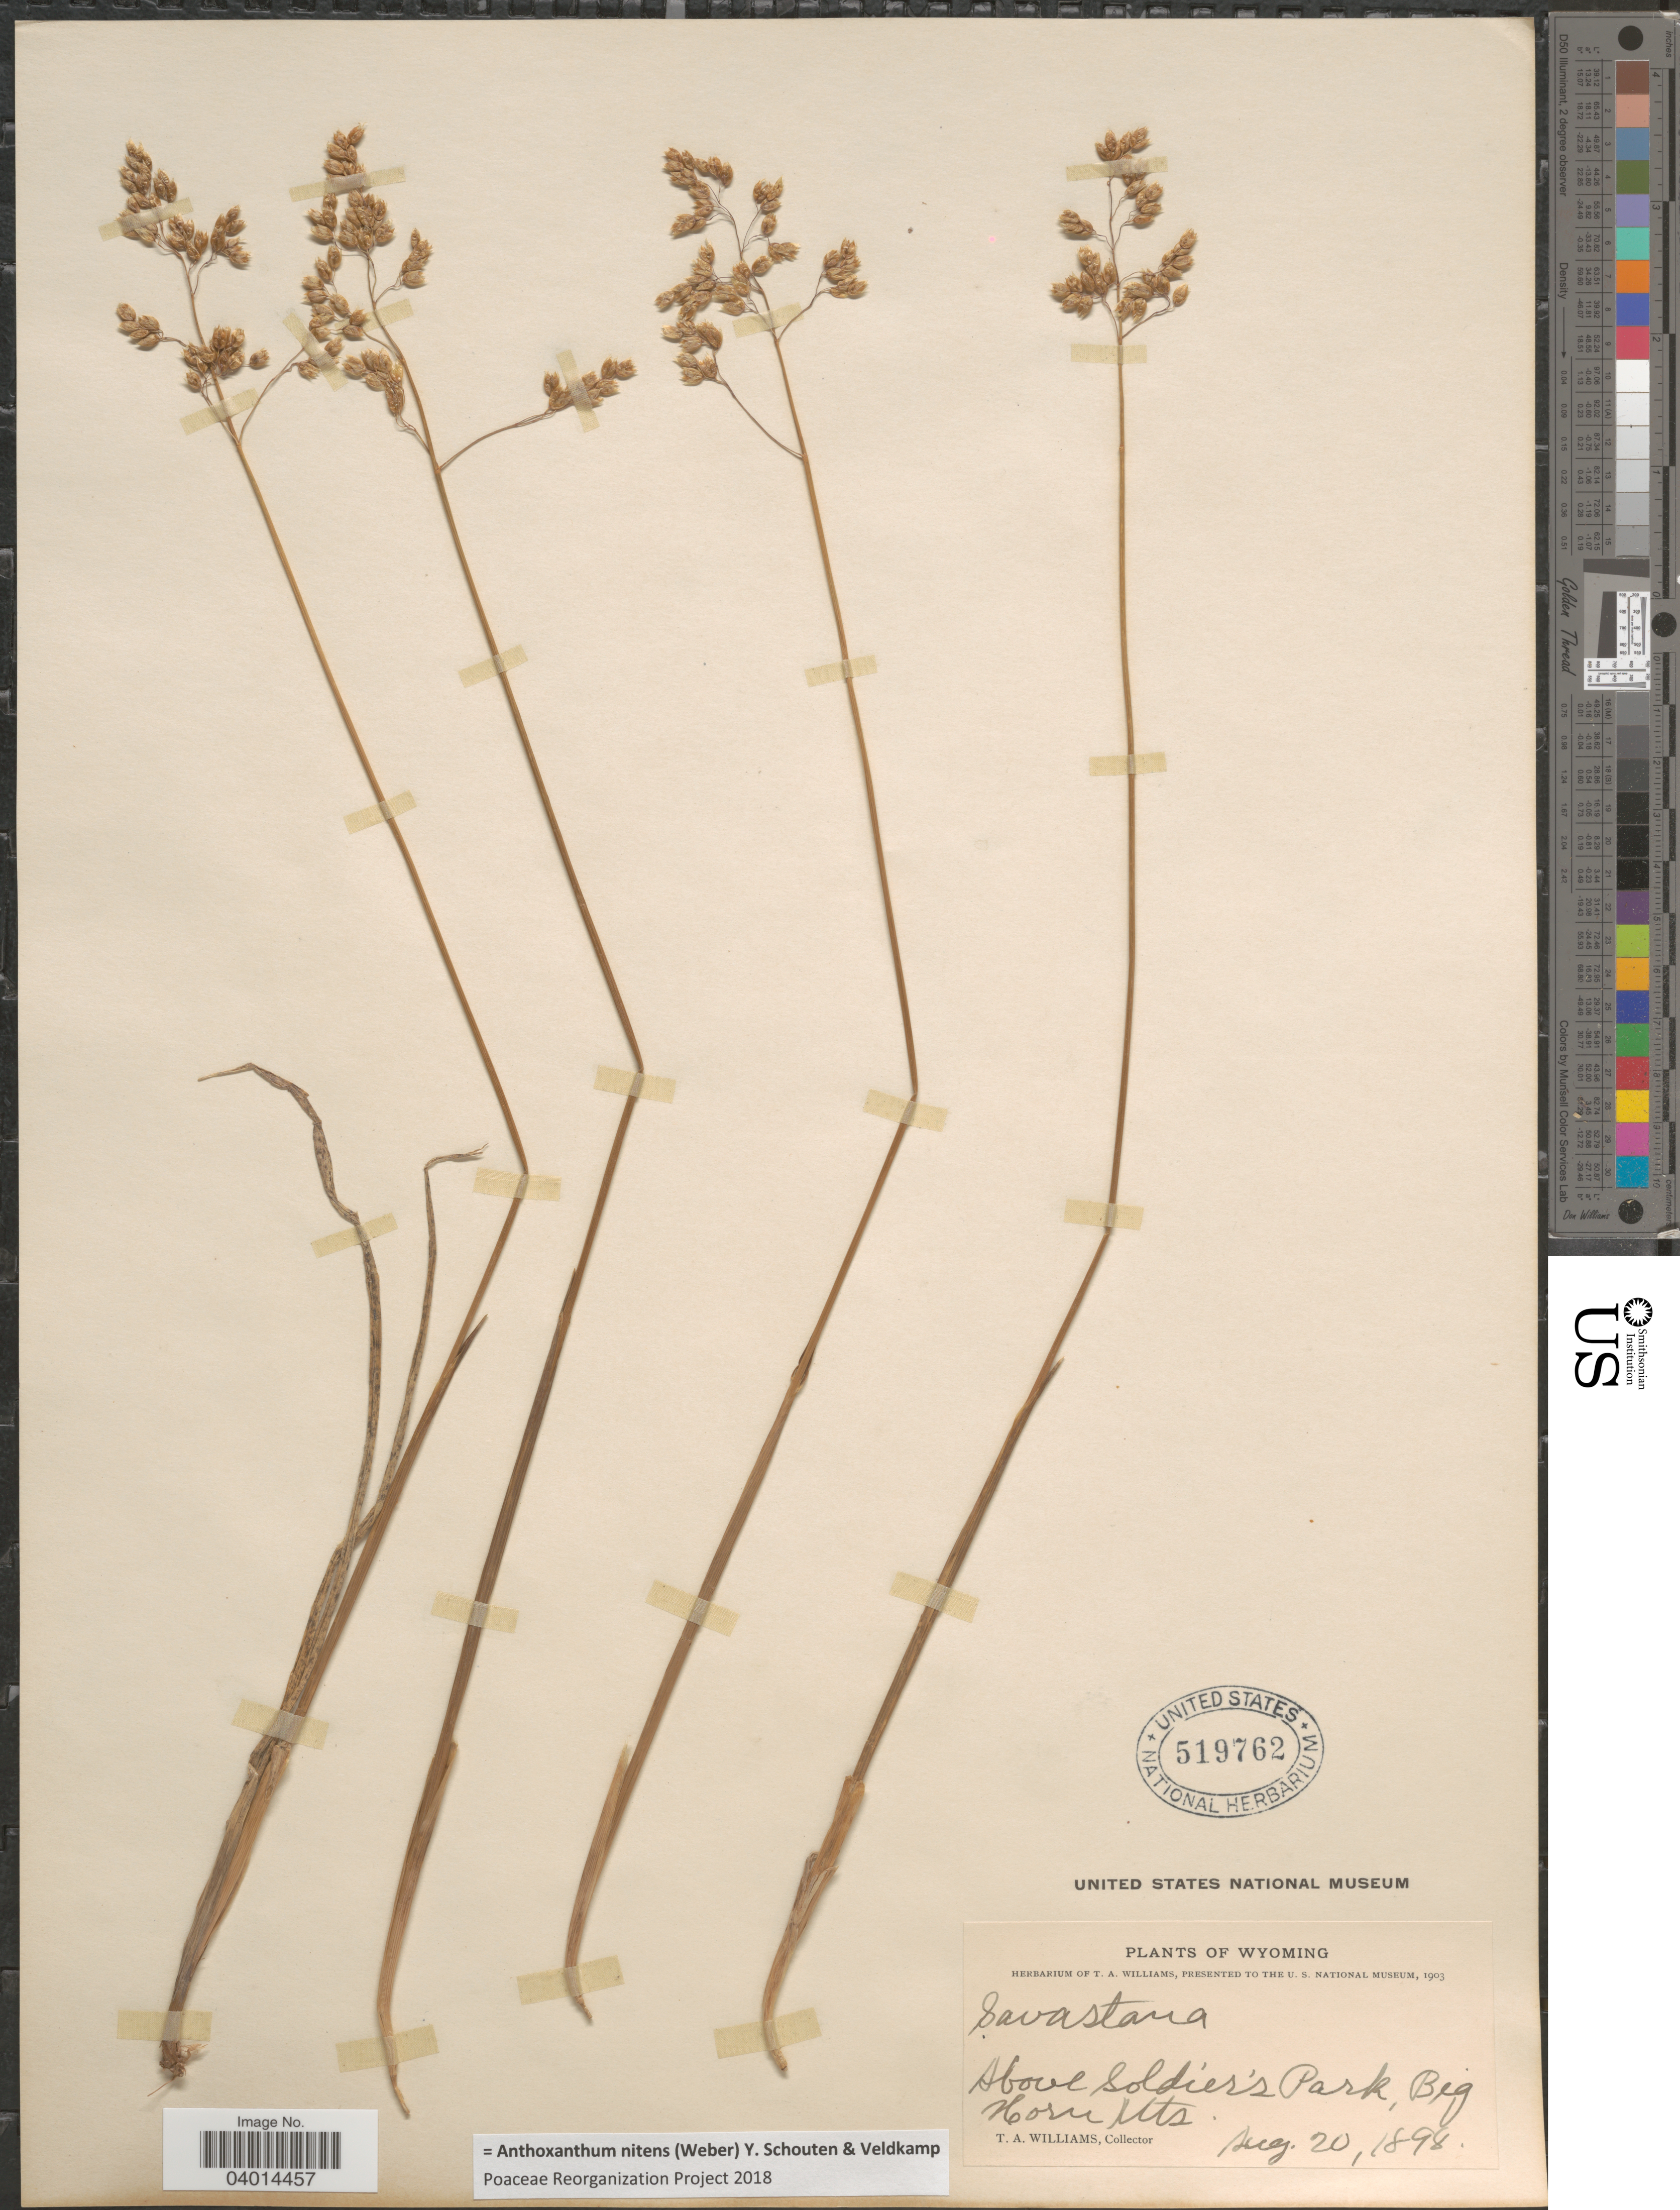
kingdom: Plantae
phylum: Tracheophyta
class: Liliopsida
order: Poales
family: Poaceae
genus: Anthoxanthum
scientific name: Anthoxanthum nitens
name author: (G.H. Weber) R.T.A. Schouten & Veldkamp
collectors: T. A. Williams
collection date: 1898-08-20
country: United States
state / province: Wyoming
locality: Above Soldier's Park, Big Horse Mts.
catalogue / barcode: US 519762